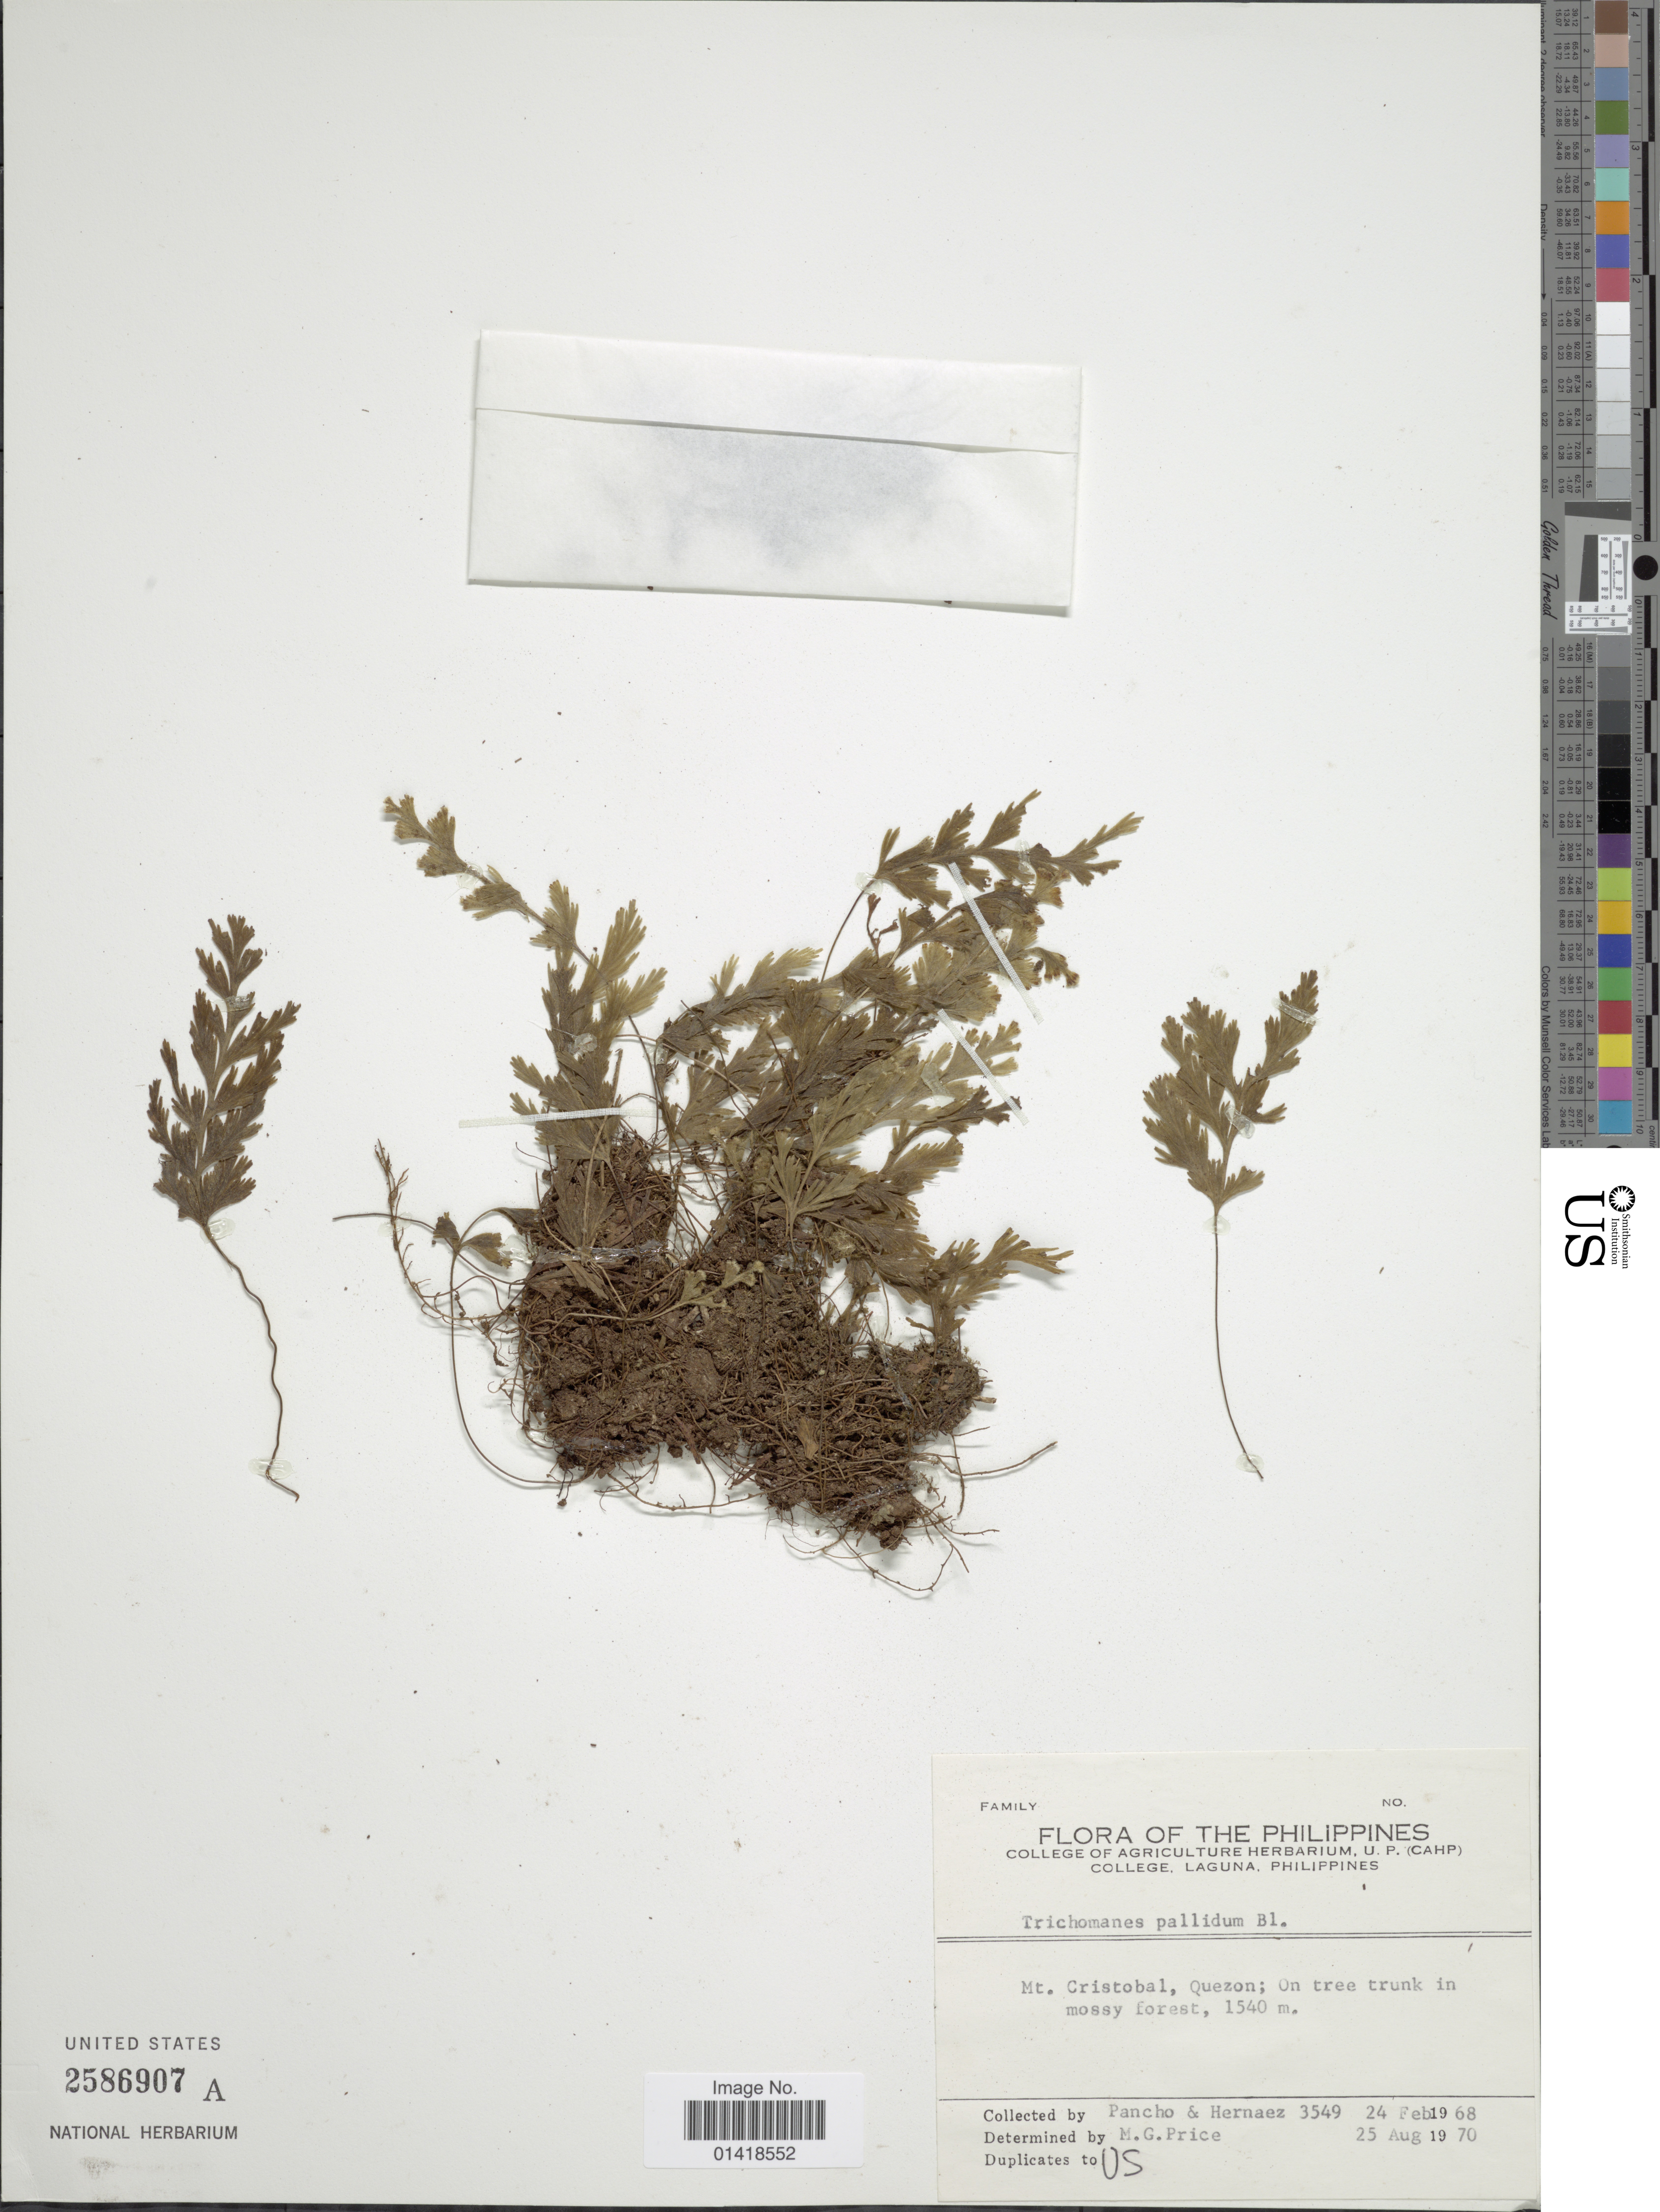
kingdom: Plantae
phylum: Tracheophyta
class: Polypodiopsida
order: Hymenophyllales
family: Hymenophyllaceae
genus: Hymenophyllum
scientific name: Hymenophyllum pallidum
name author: (Blume) Ebihara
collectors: J. Pancho & Hernaez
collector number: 3549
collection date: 1968-02-24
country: Philippines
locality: The Philippines. Mt. Cristobal, Quezon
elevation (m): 1540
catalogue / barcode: US 2586907A